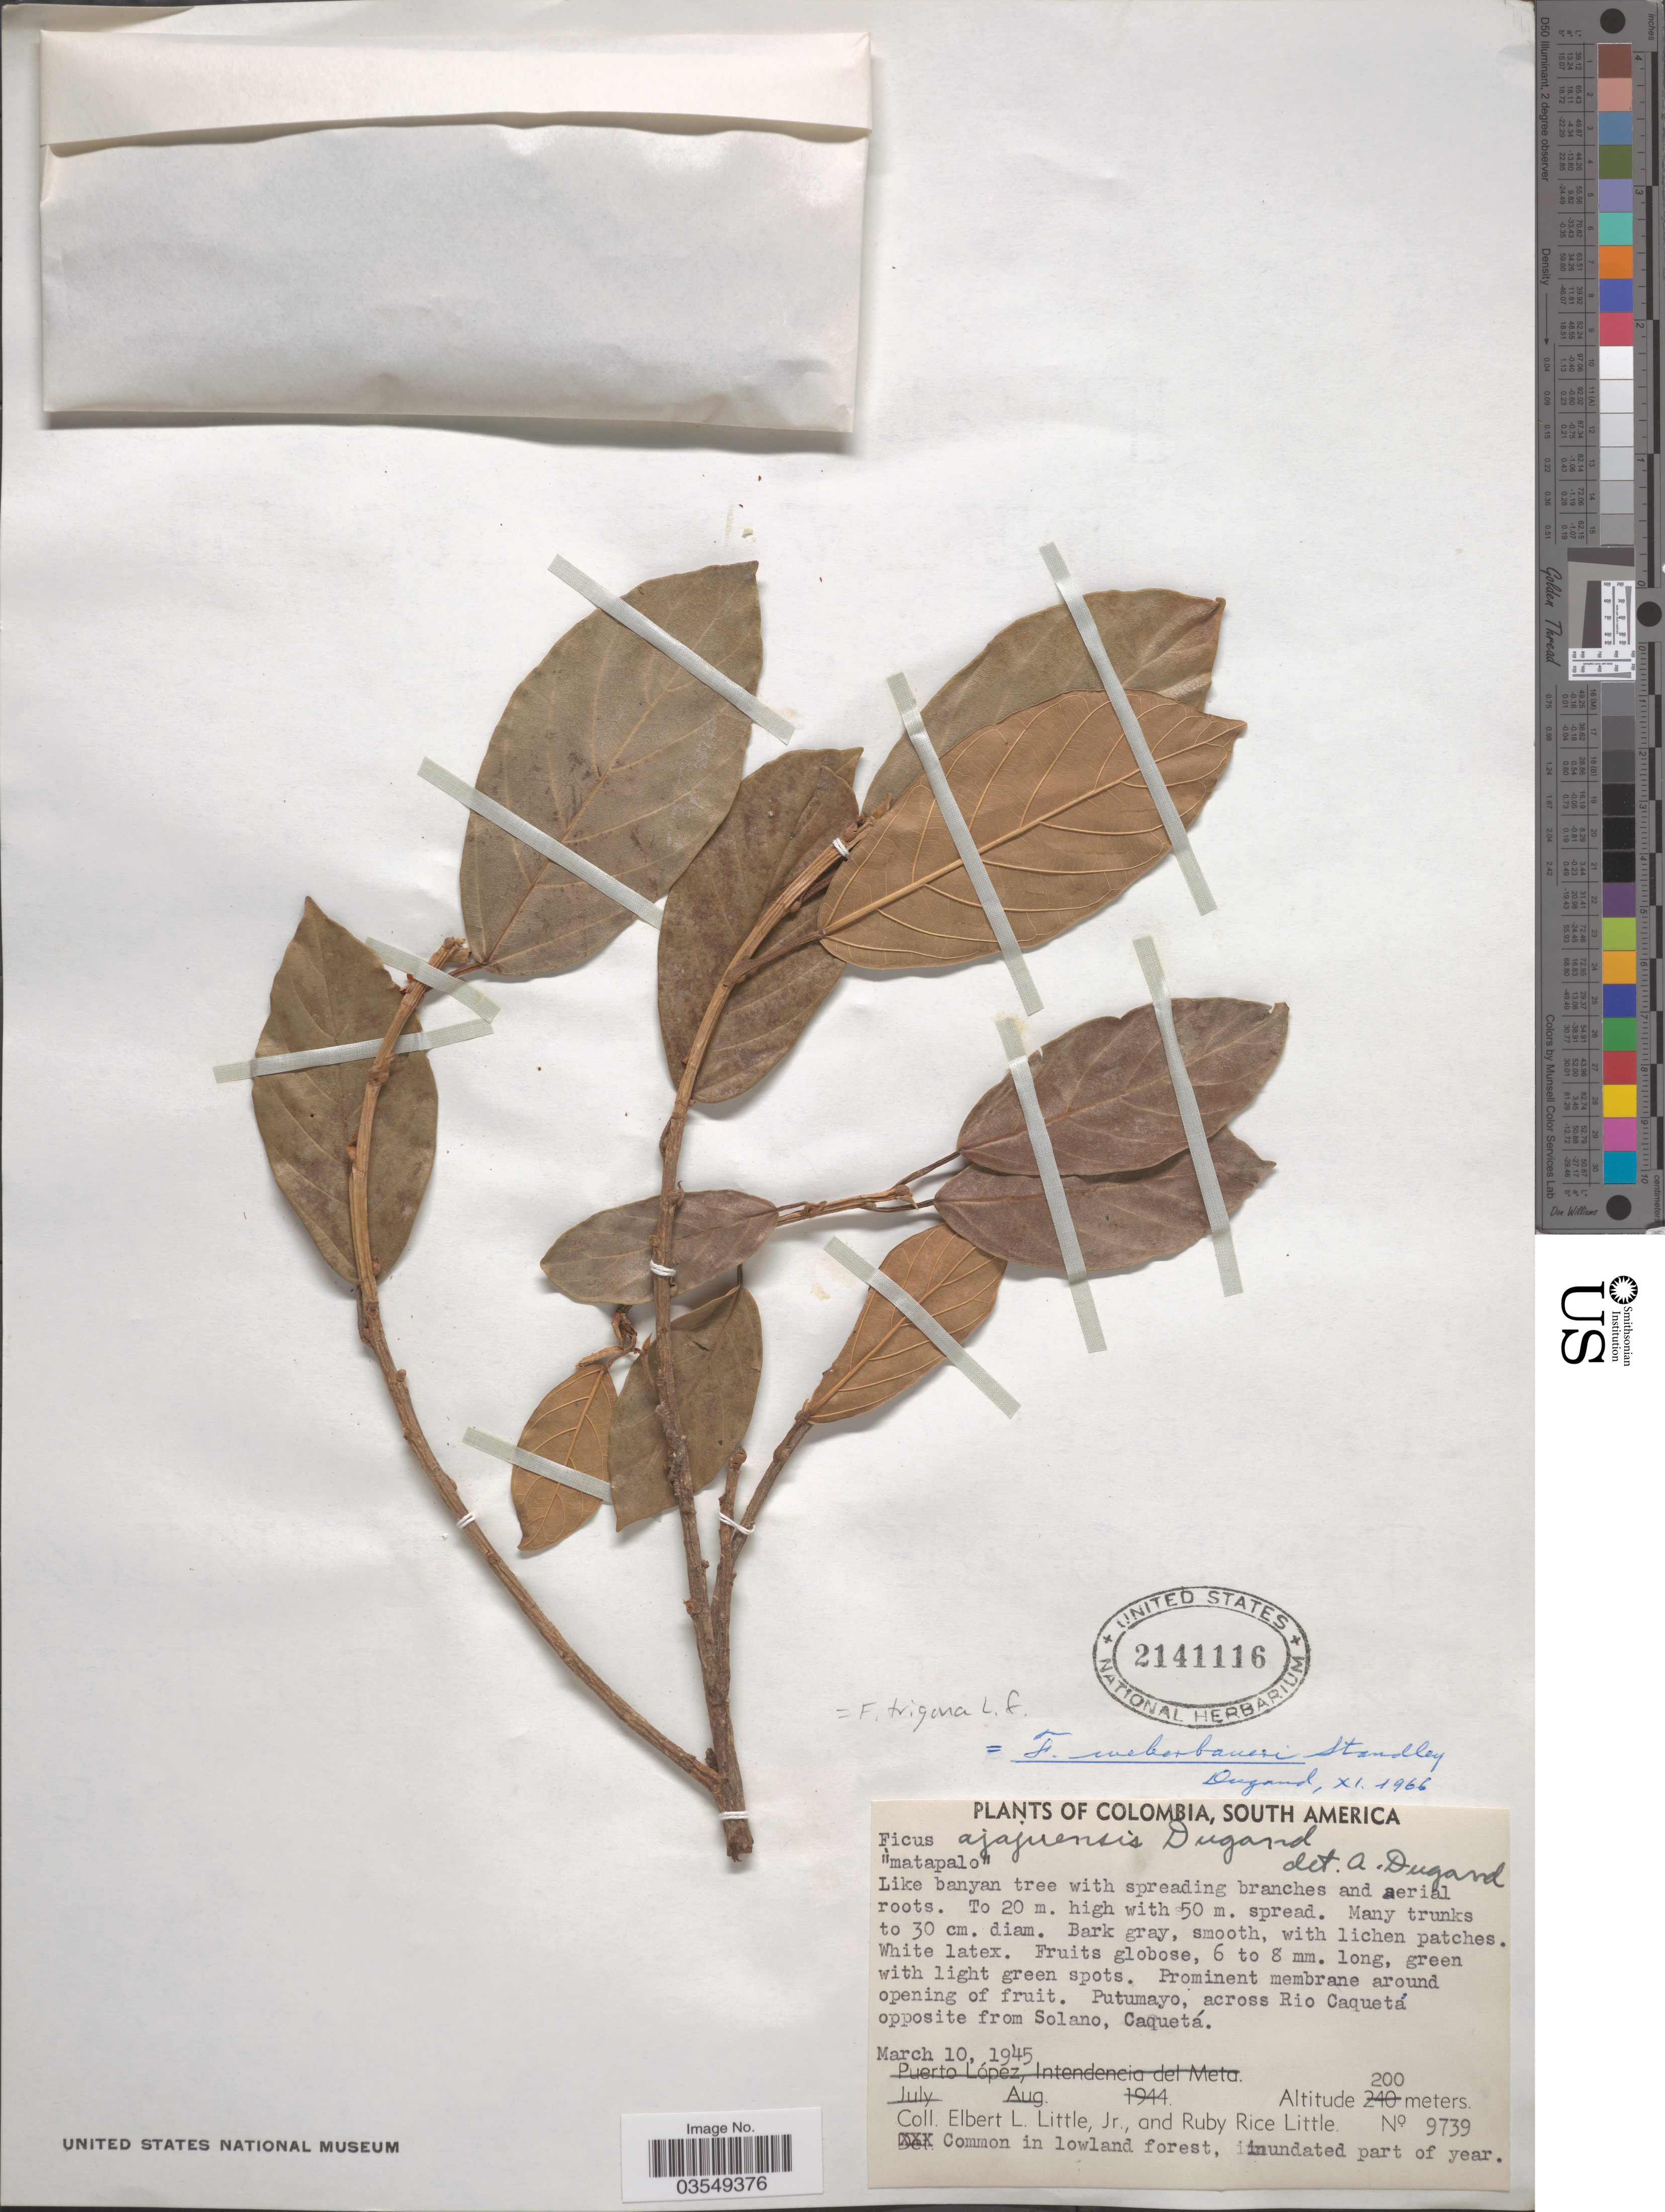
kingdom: Plantae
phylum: Tracheophyta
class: Magnoliopsida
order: Rosales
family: Moraceae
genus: Ficus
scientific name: Ficus trigona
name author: L. f.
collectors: E. L. Little & R. R. Little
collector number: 9739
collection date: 1945-03-10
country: Colombia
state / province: Caquetá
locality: Putumayo, across Rio Caquetá opposite from Solano.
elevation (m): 200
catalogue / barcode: US 2141116